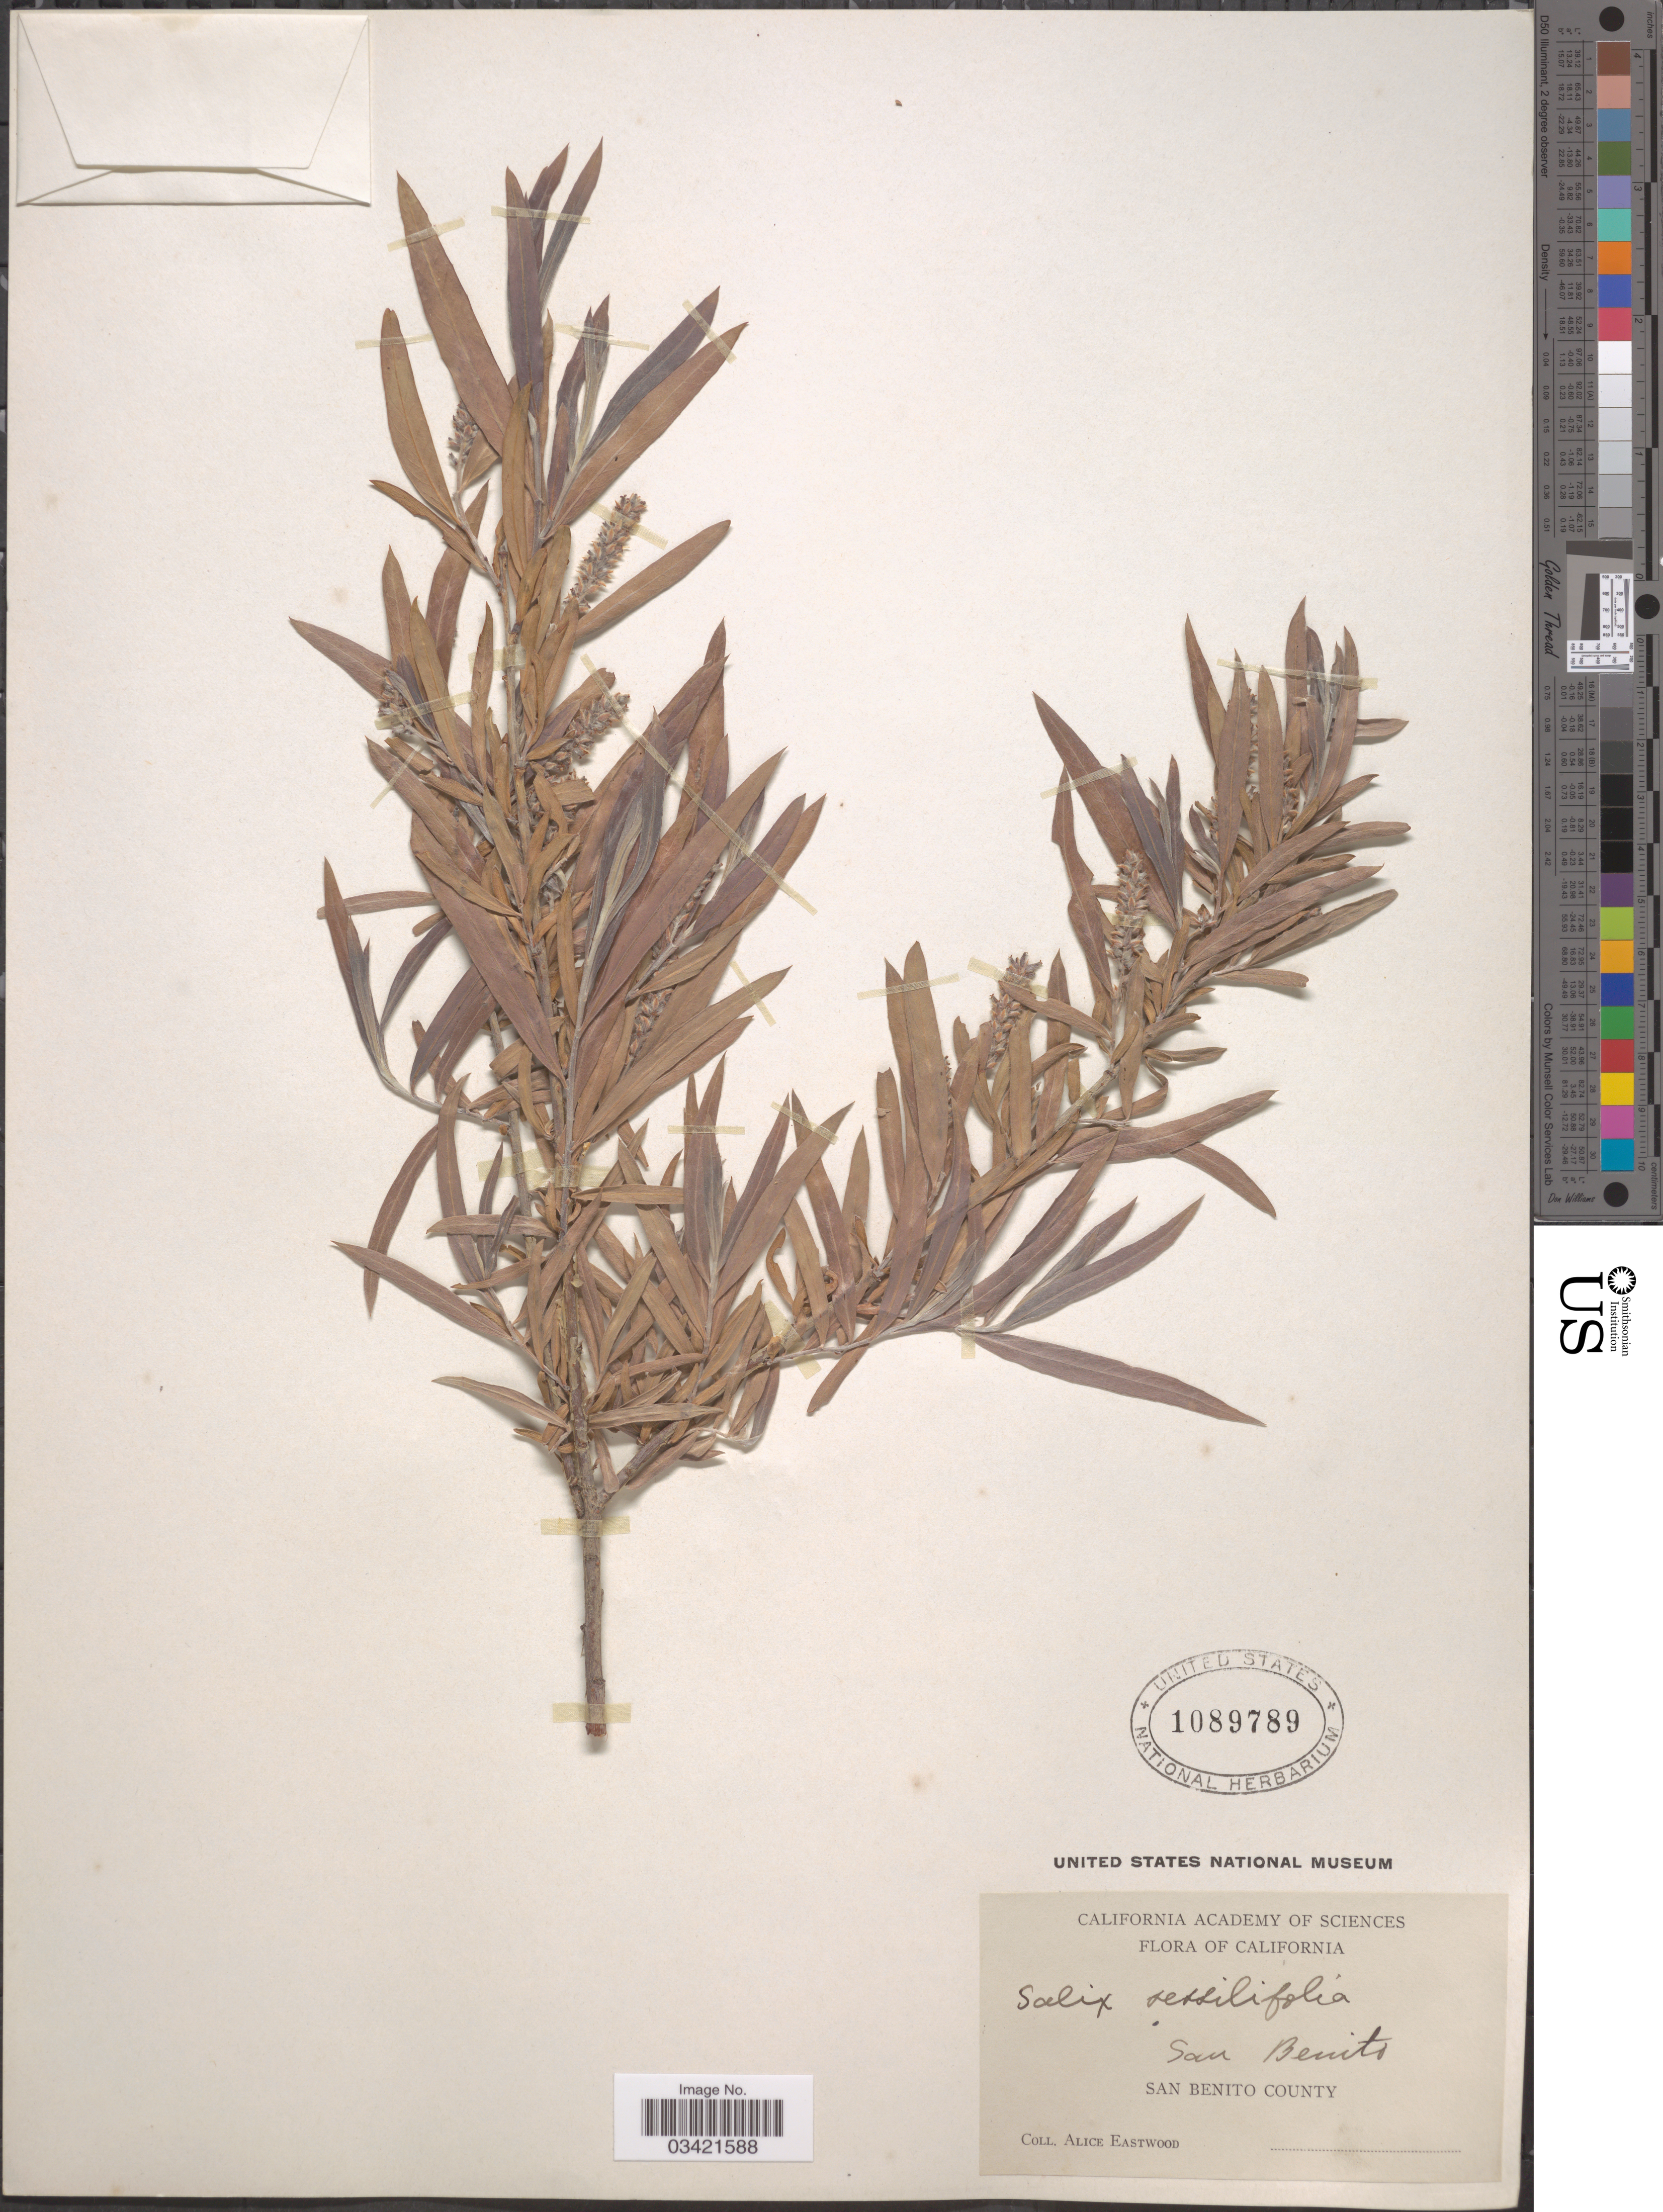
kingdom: Plantae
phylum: Tracheophyta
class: Magnoliopsida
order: Malpighiales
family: Salicaceae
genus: Salix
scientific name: Salix hindsiana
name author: Benth.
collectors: A. Eastwood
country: United States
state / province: California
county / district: San Benito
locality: San Benito. San Benito County.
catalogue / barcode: US 1089789